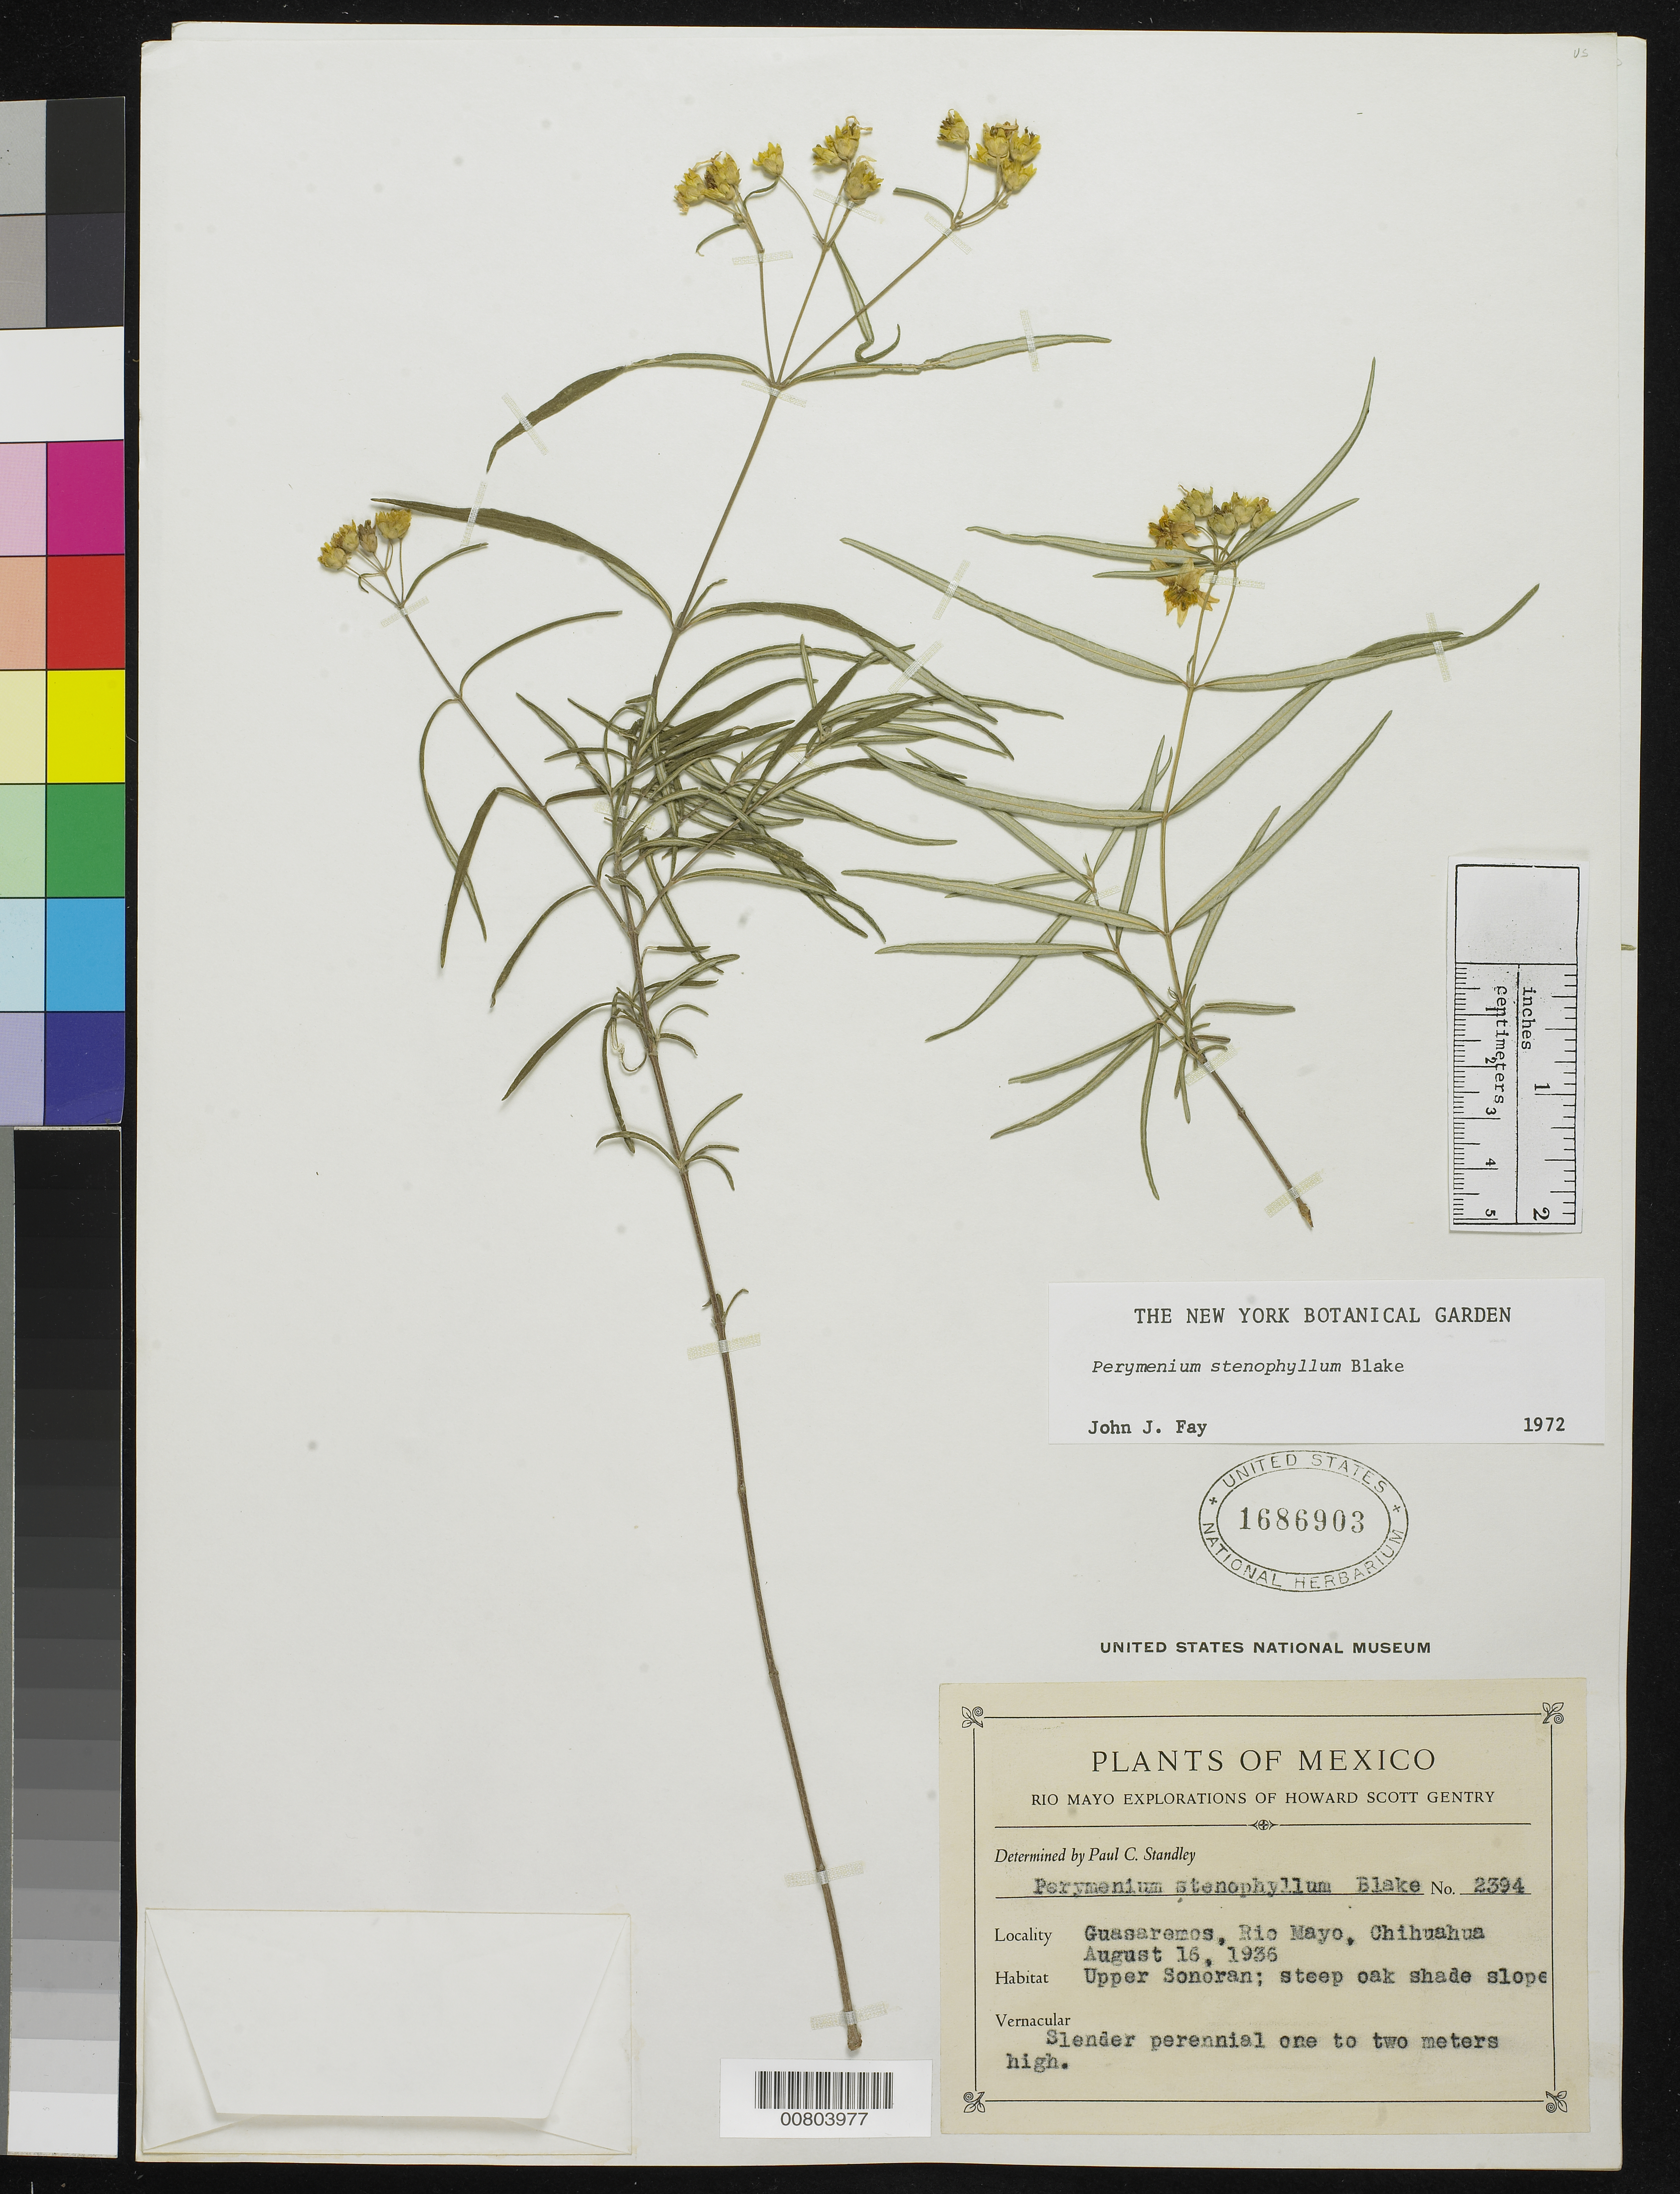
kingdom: Plantae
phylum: Tracheophyta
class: Magnoliopsida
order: Asterales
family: Asteraceae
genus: Perymenium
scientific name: Perymenium stenophyllum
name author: S.F. Blake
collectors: H. S. Gentry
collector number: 2394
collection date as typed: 16 Aug 1936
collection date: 1936-08-16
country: Mexico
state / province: Chihuahua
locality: Guasaremos, Rio Mayo, Chihuahua.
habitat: Upper Sonoran; steep oak shade slope.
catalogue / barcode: US 1686903